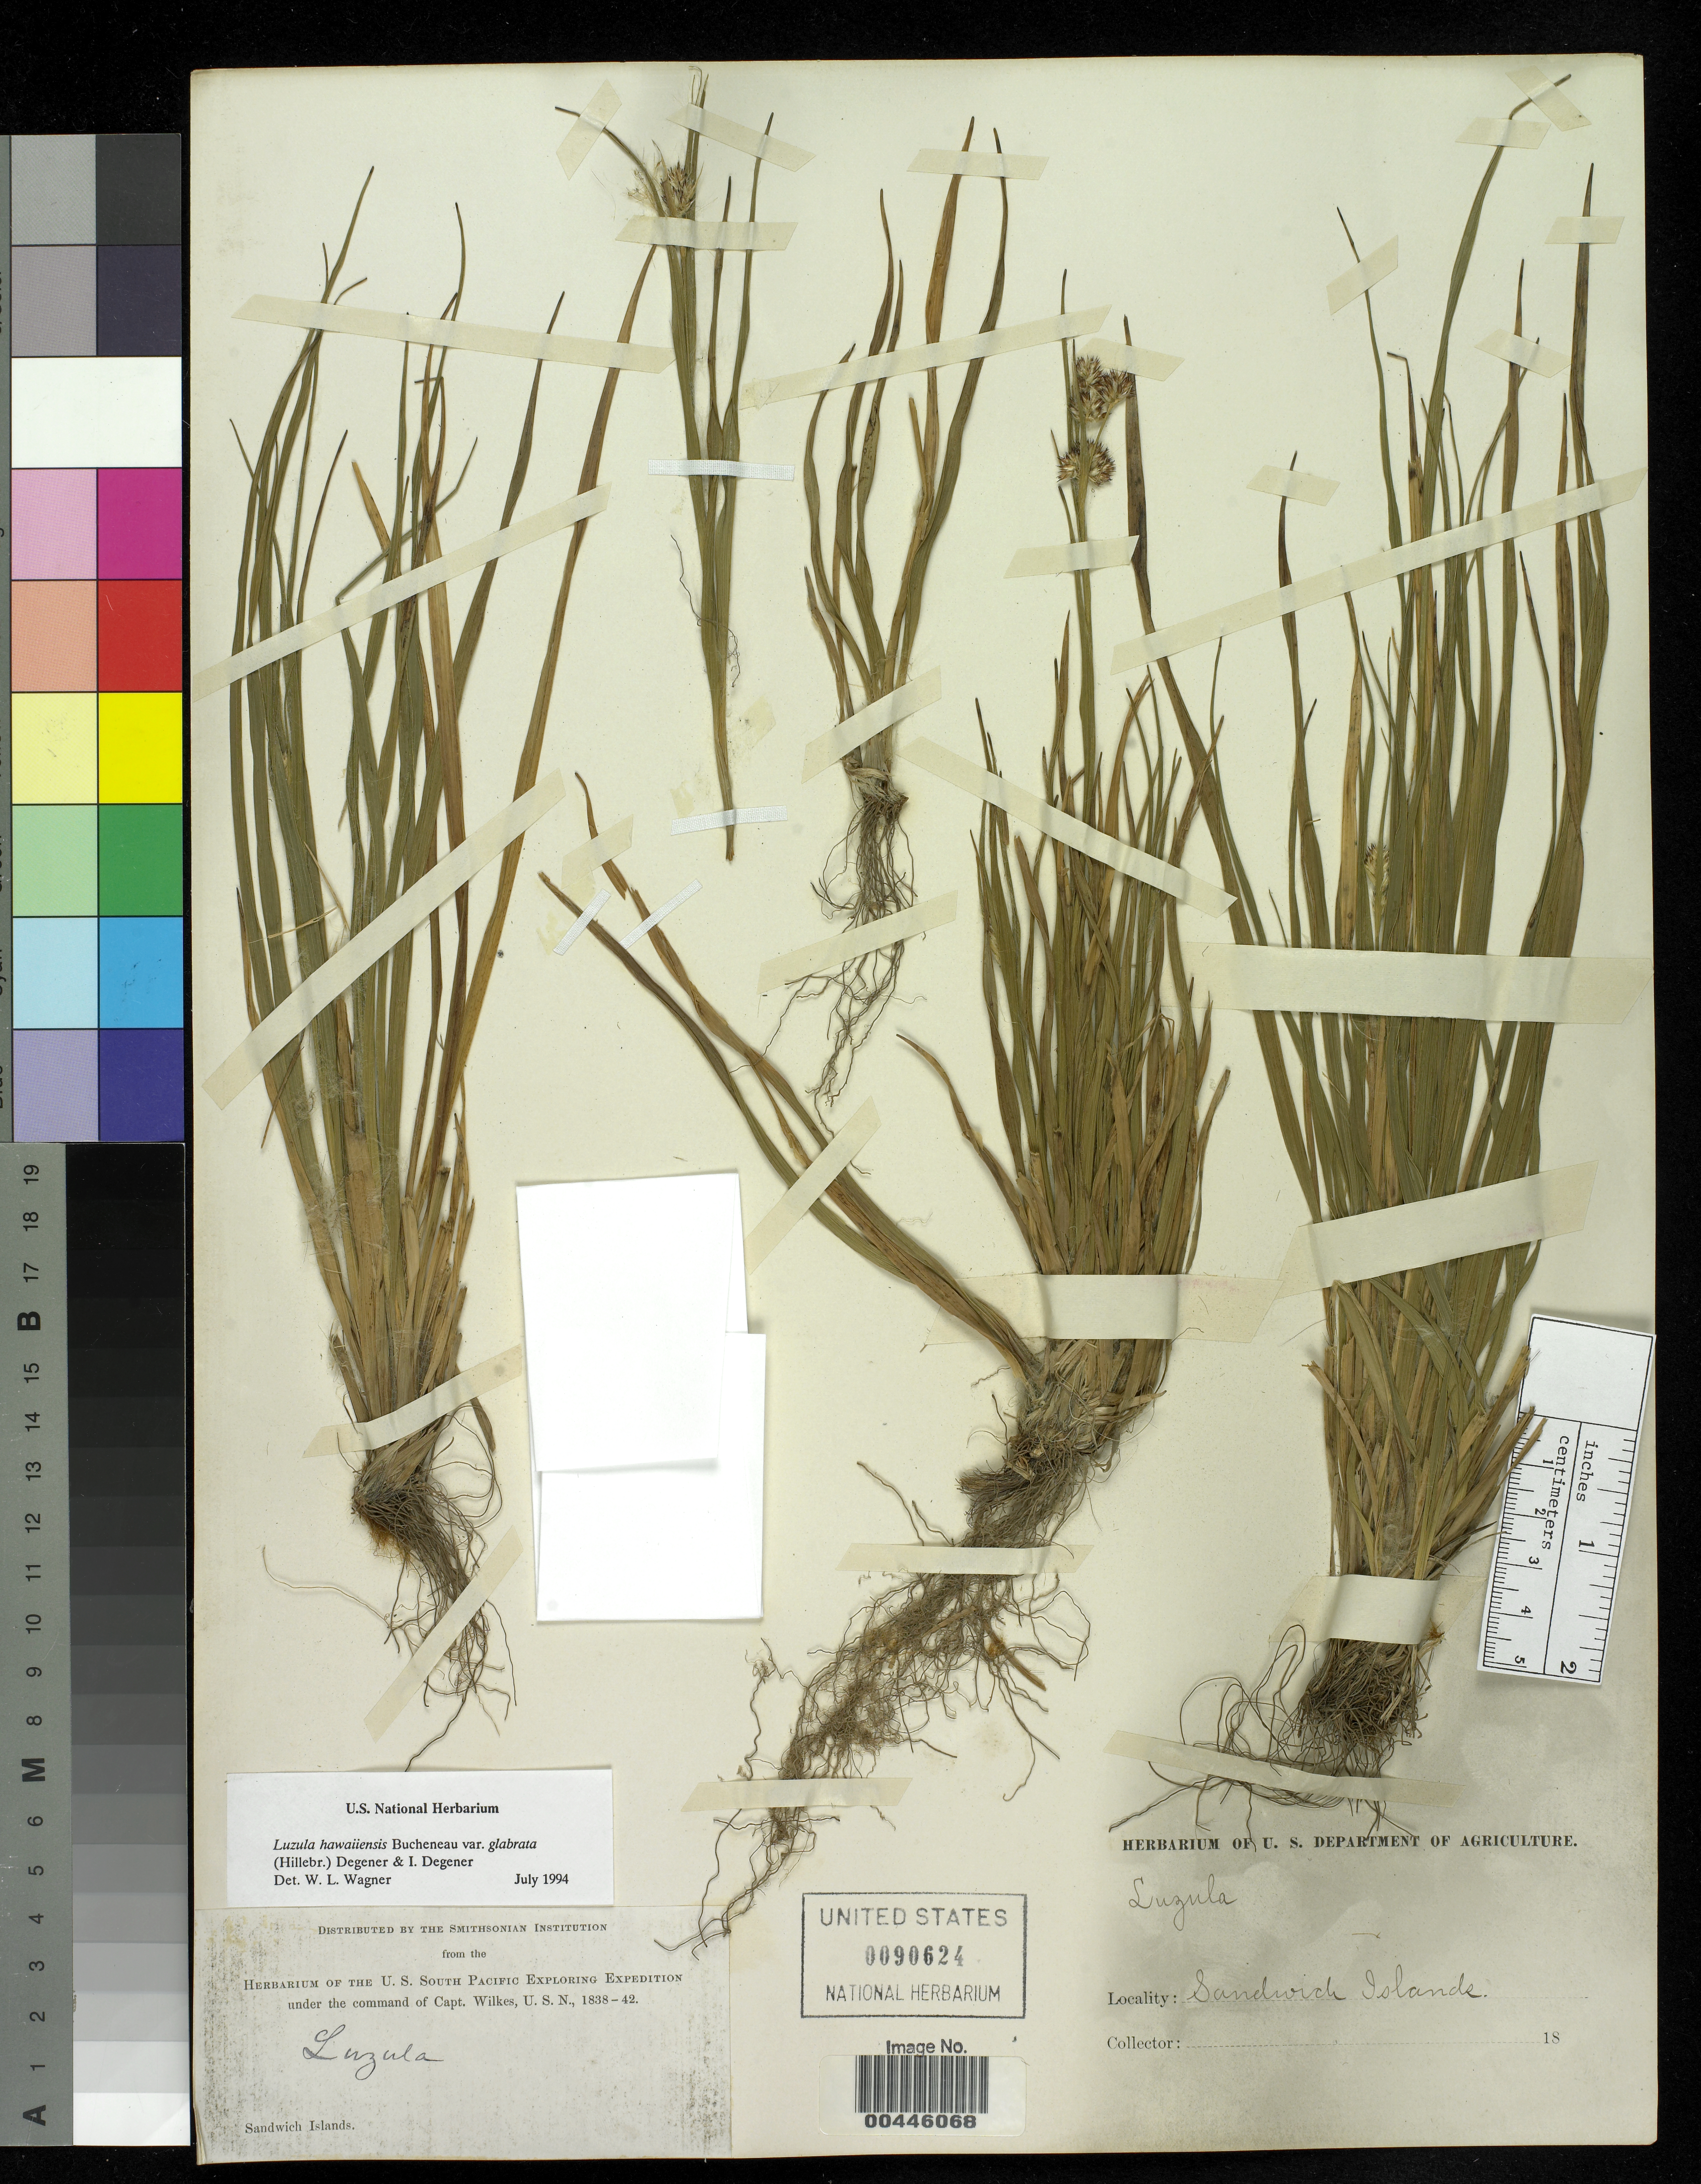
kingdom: Plantae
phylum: Tracheophyta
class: Liliopsida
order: Poales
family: Juncaceae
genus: Luzula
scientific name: Luzula hawaiiensis var. glabrata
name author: (Hillebr.) O. Deg. & I. Deg.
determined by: Wagner, W. L., (BOT), Smithsonian Institution - National Museum of Natural History (UNITED STATES)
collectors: Wilkes Explor. Exped.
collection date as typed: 1838 to -- --- 1842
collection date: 1838/1842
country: United States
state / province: Hawaii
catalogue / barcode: US 90624